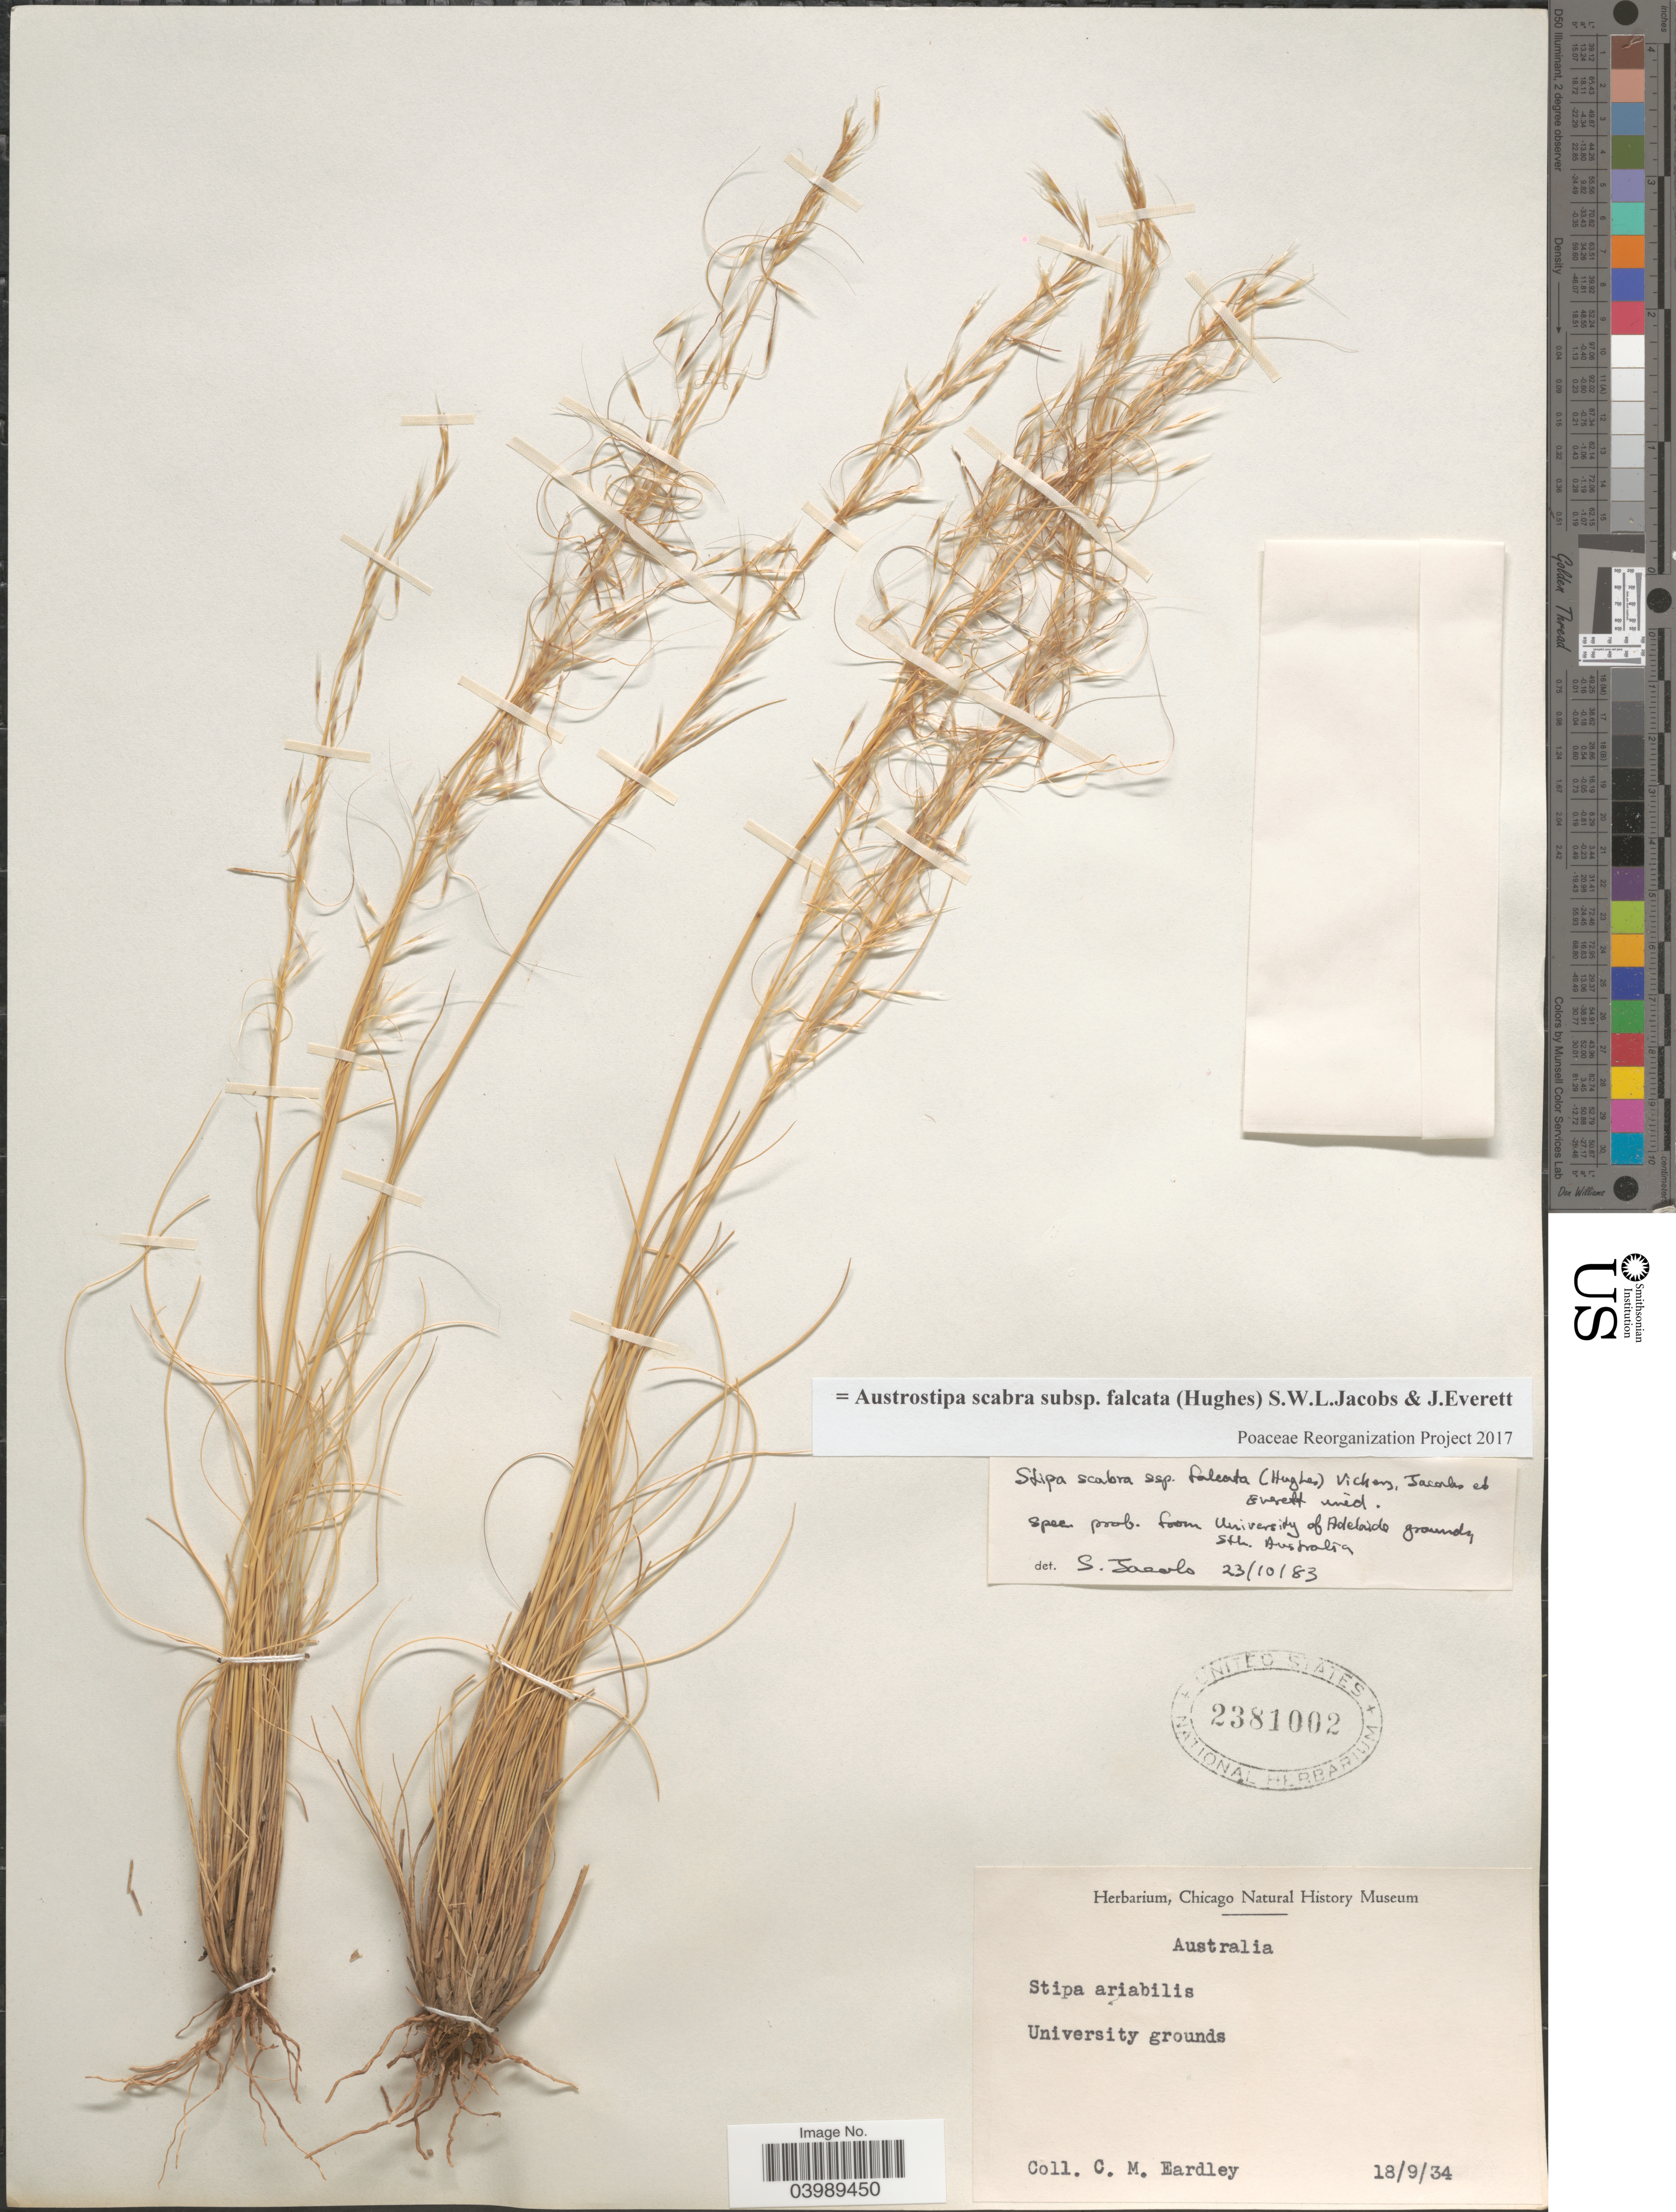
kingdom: Plantae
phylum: Tracheophyta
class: Liliopsida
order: Poales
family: Poaceae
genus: Austrostipa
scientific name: Austrostipa scabra subsp. falcata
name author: (Hughes) S.W.L. Jacobs & J. Everett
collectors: C. Eardley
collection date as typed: Transcribed d/m/y: 18/9/34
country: Australia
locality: University grounds.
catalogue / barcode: US 2381002